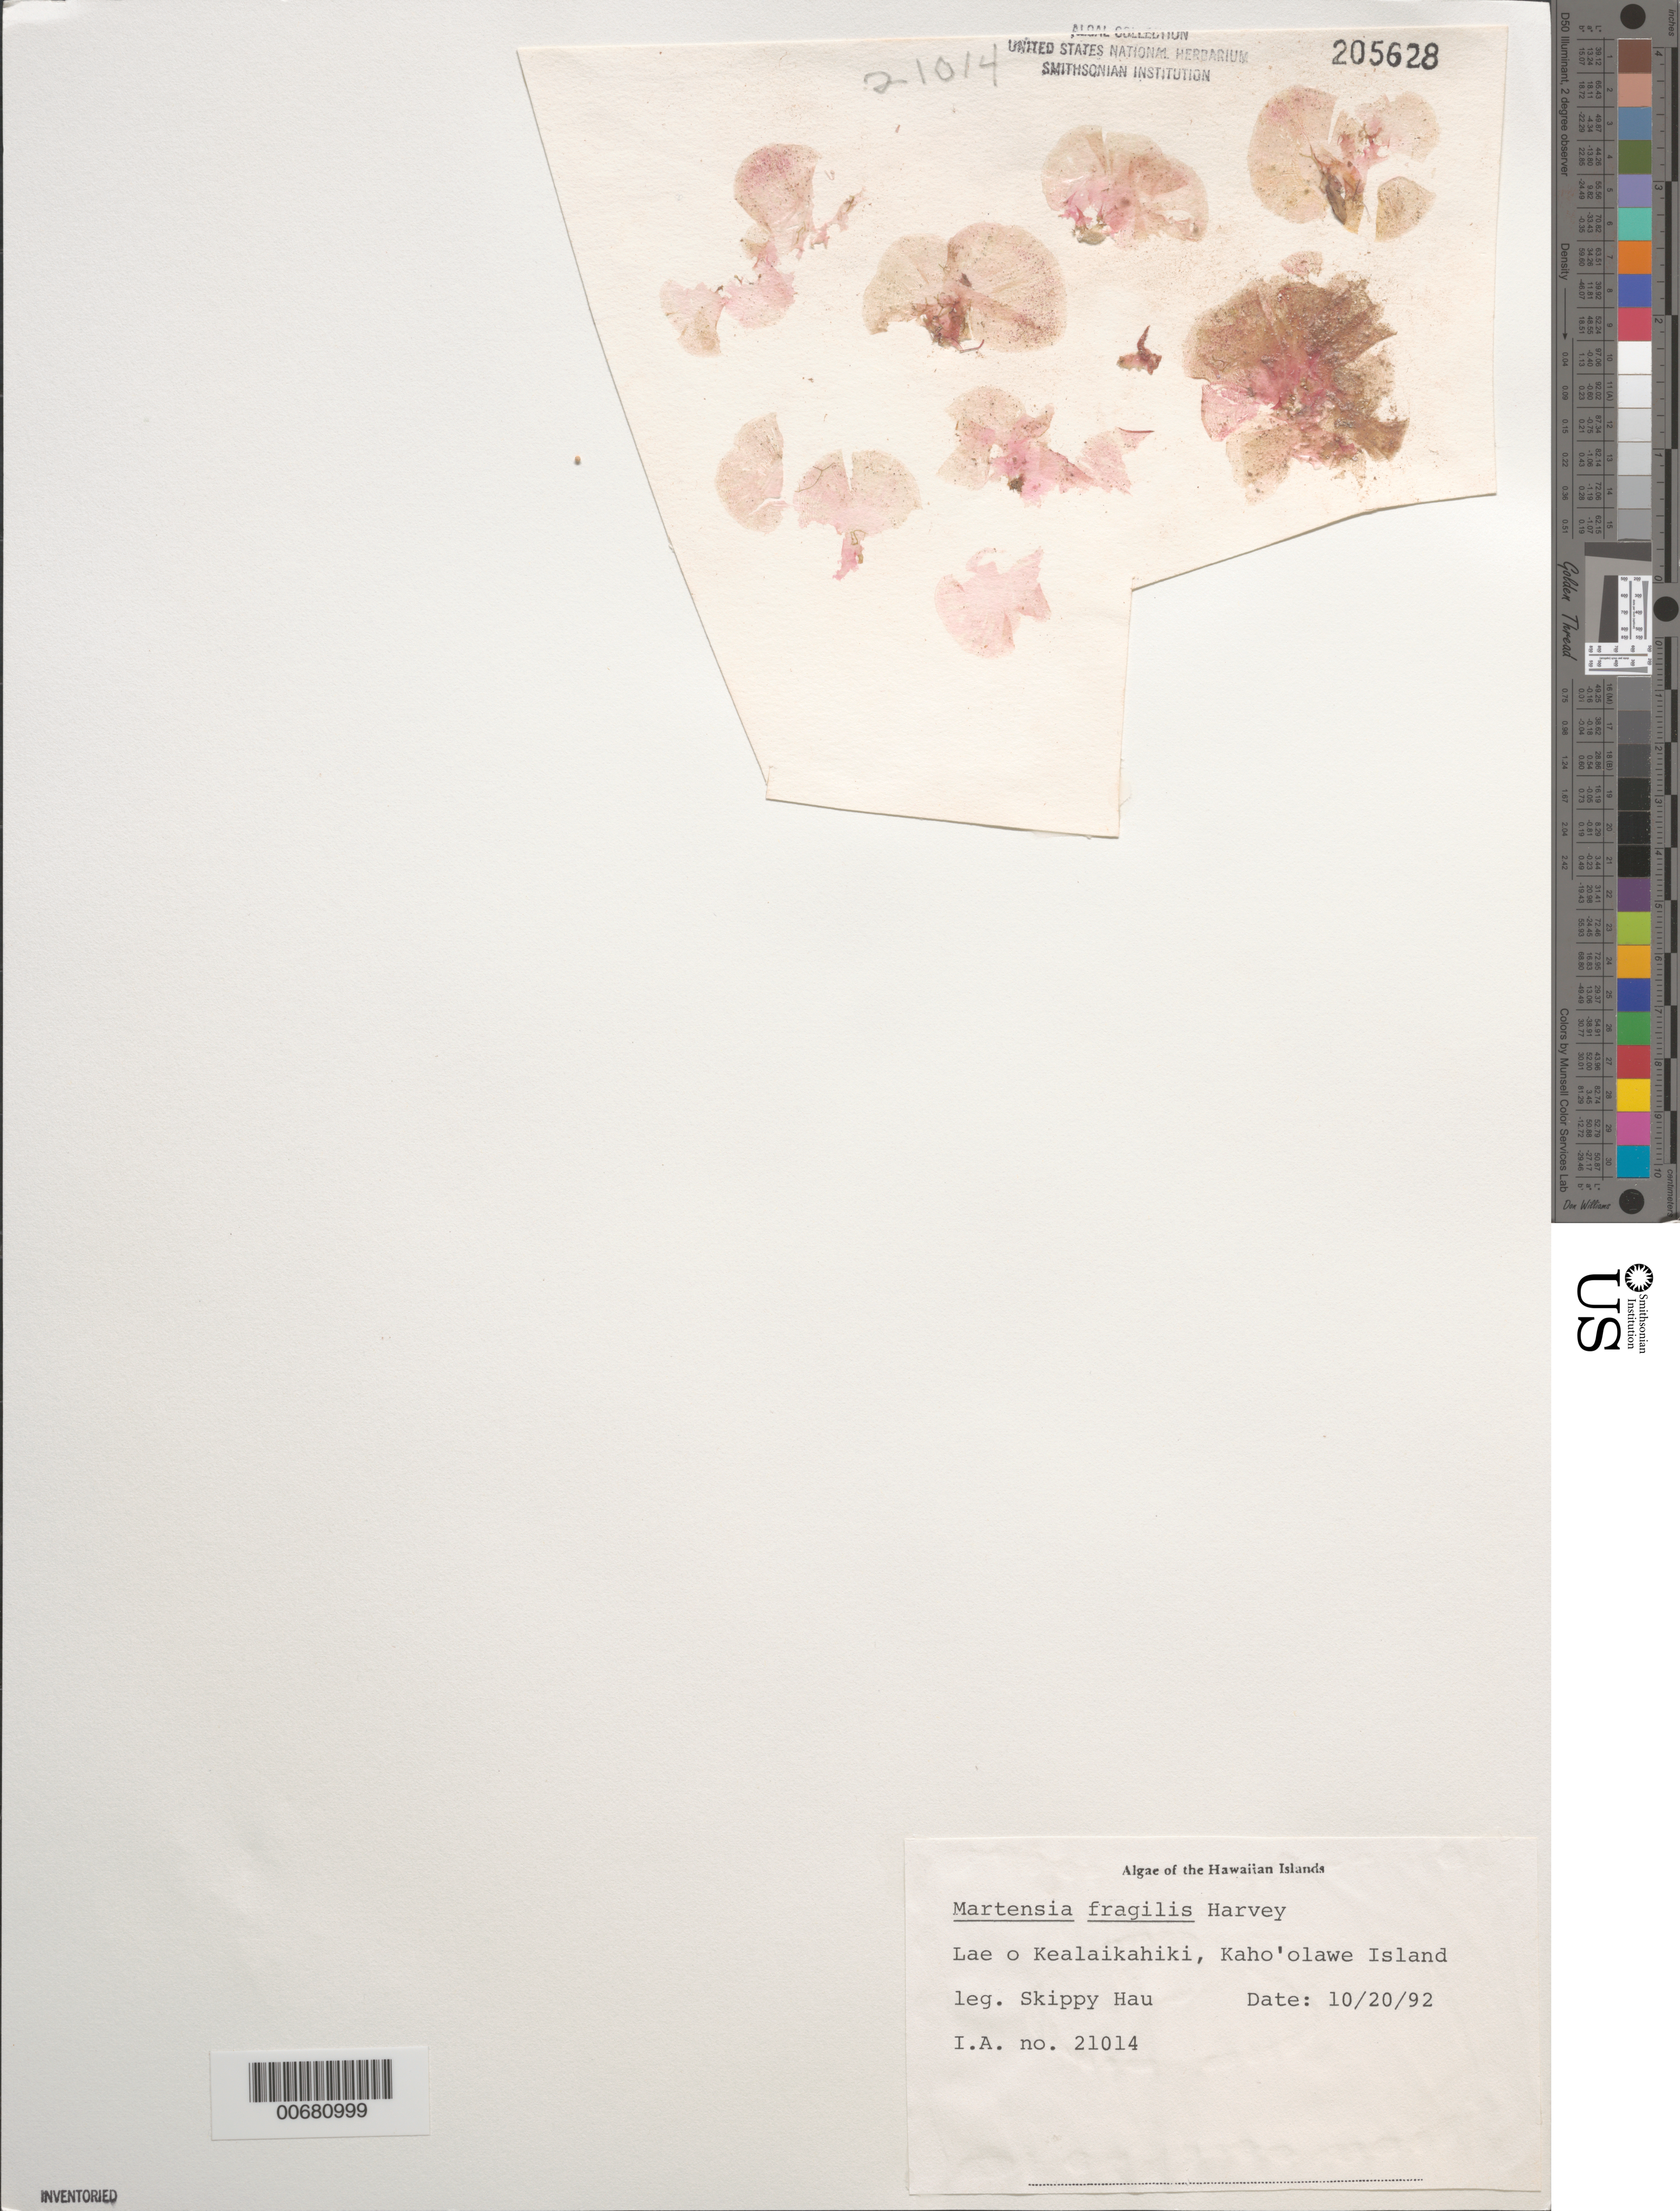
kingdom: Plantae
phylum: Rhodophyta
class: Florideophyceae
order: Ceramiales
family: Delesseriaceae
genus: Martensia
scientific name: Martensia fragilis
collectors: S. Hau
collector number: IAA 21014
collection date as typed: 20 Oct 1992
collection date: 1992-10-20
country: United States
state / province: Hawaii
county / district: Maui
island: Maui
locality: Lae o Kealaikahiki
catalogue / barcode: US 205628